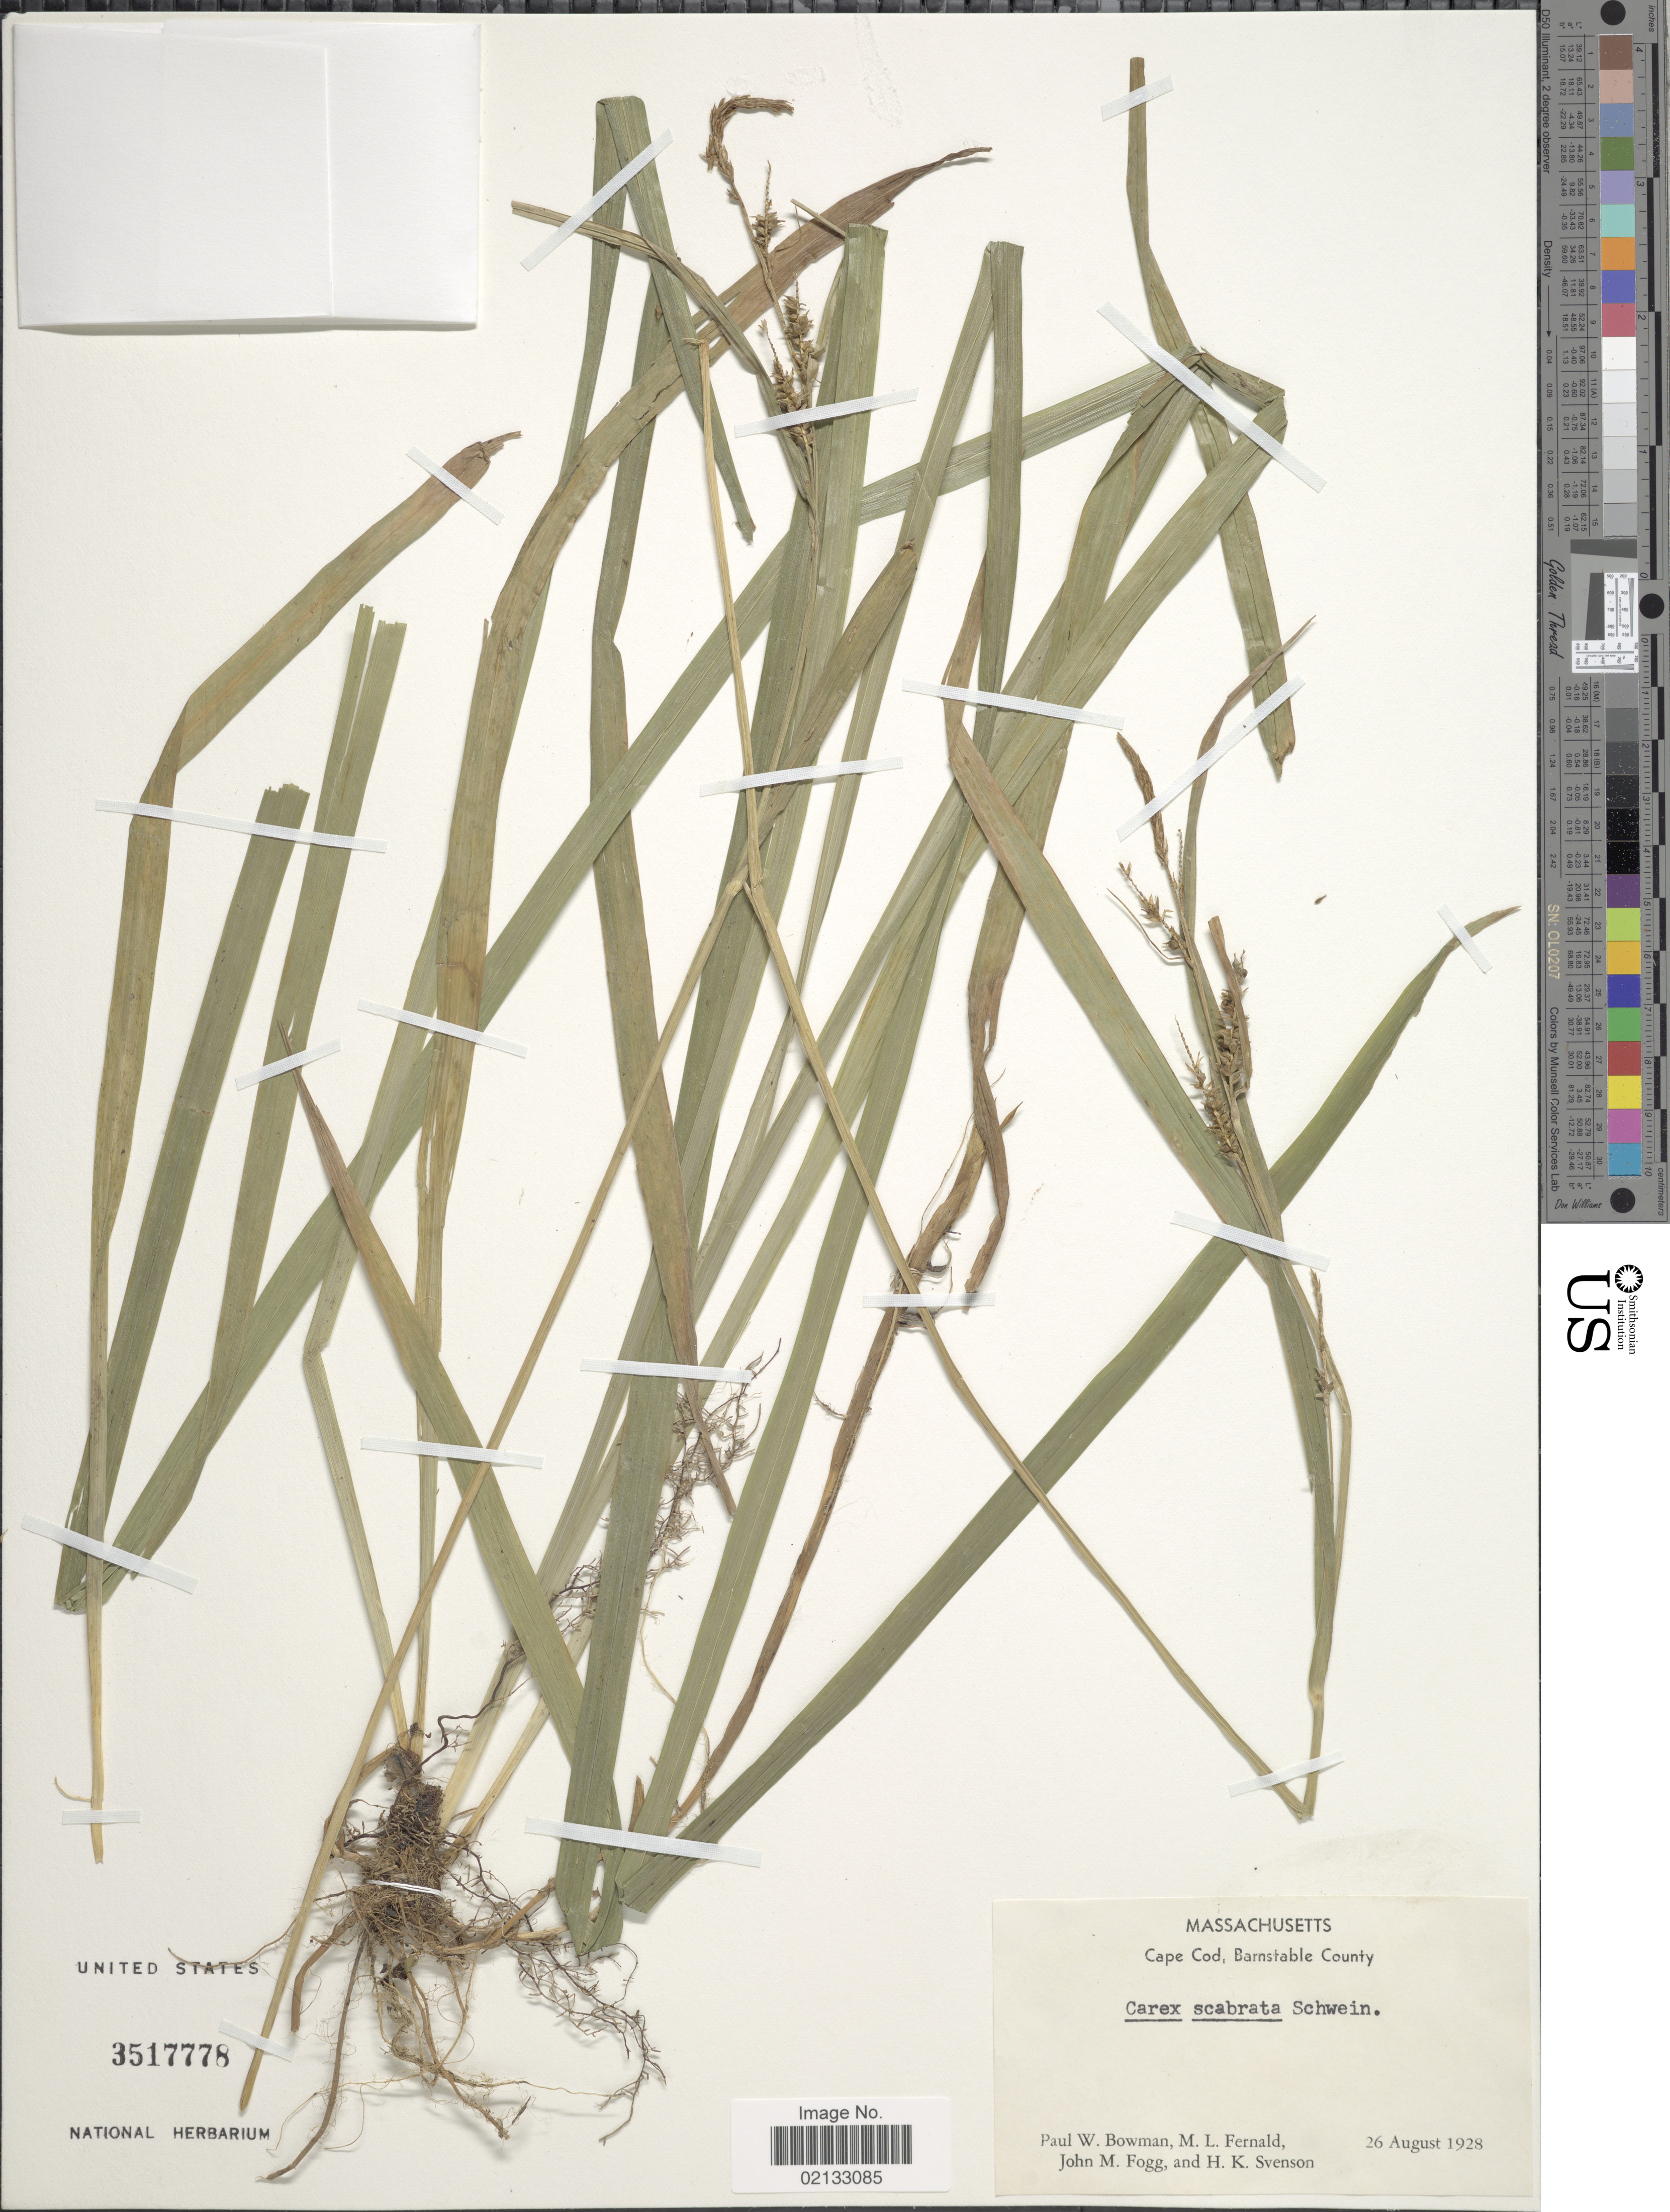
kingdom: Plantae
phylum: Tracheophyta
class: Liliopsida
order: Poales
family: Cyperaceae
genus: Carex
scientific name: Carex scabrata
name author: Schwein.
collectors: P. Bowman, M. L. Fernald, J. Fogg & H. K. Svenson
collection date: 1928-08-26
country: United States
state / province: Massachusetts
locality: Cape Cod, Barnstable County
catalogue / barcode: US 3517778